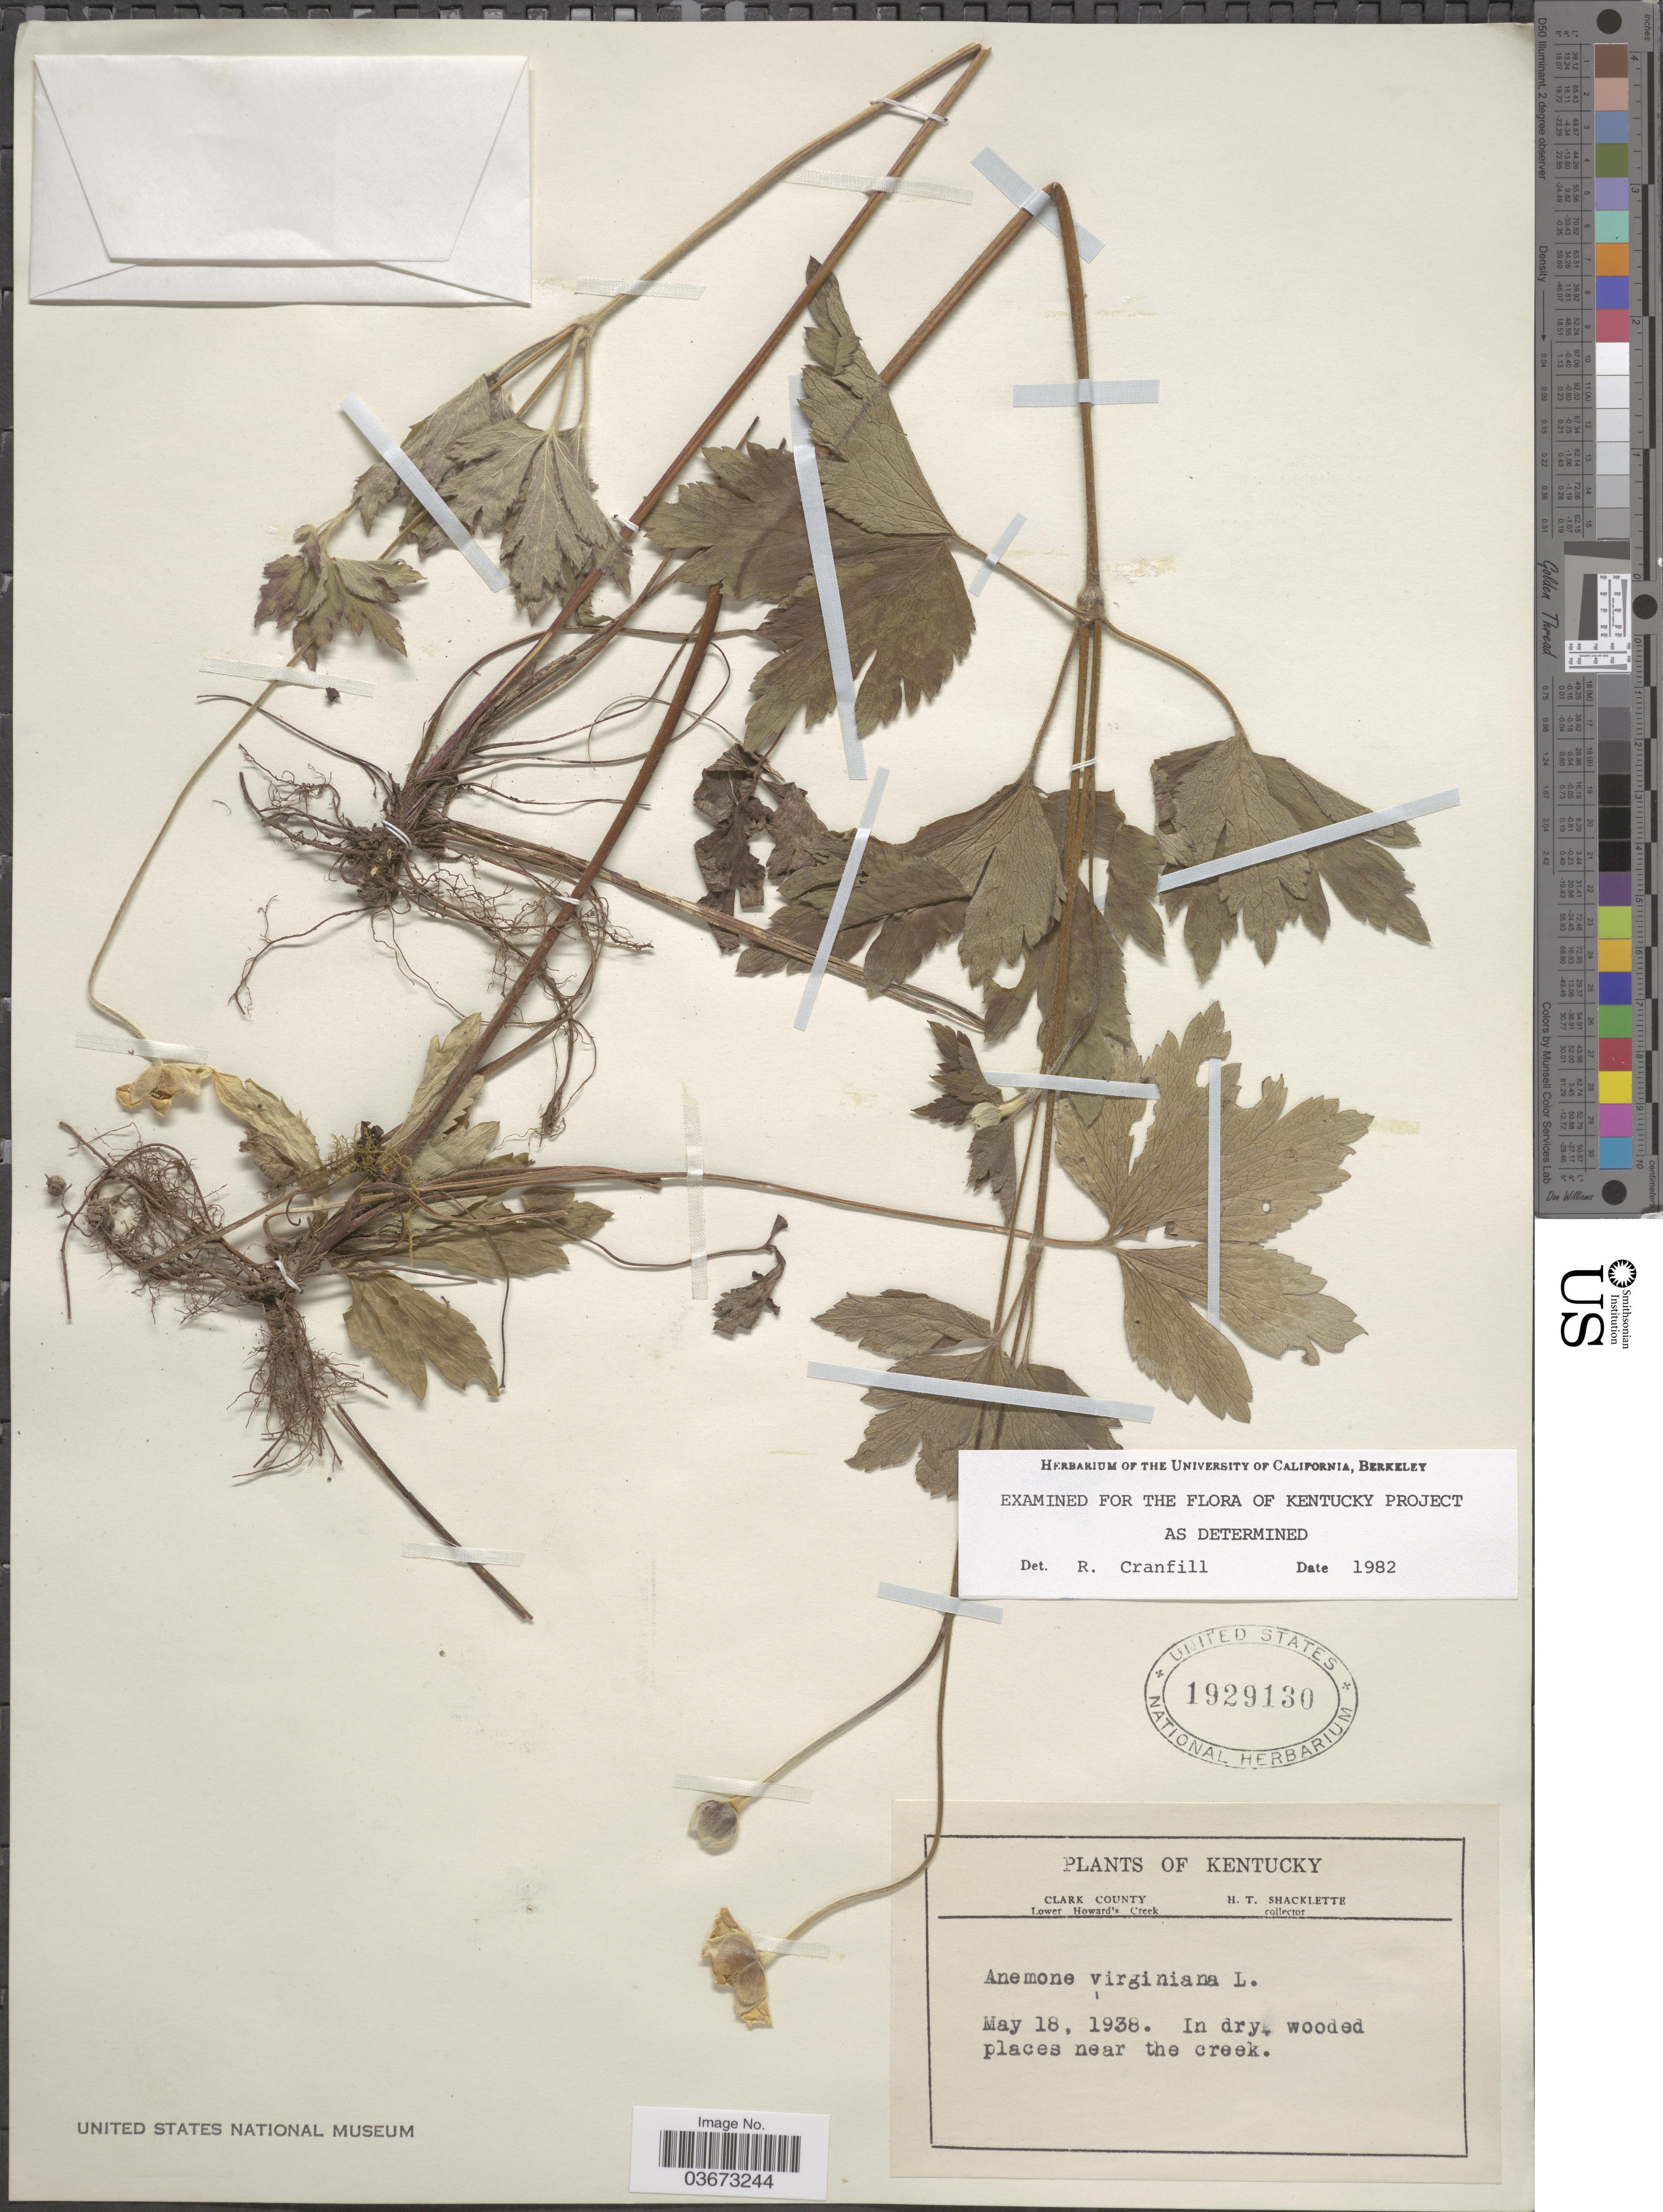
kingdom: Plantae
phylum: Tracheophyta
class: Magnoliopsida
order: Ranunculales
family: Ranunculaceae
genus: Anemone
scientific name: Anemone virginiana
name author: L.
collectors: H. Shacklette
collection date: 1938-05-18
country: United States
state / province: Kentucky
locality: Clark County. Lower Howard's Creek. In dry wooded places near the creek.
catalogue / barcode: US 1929130